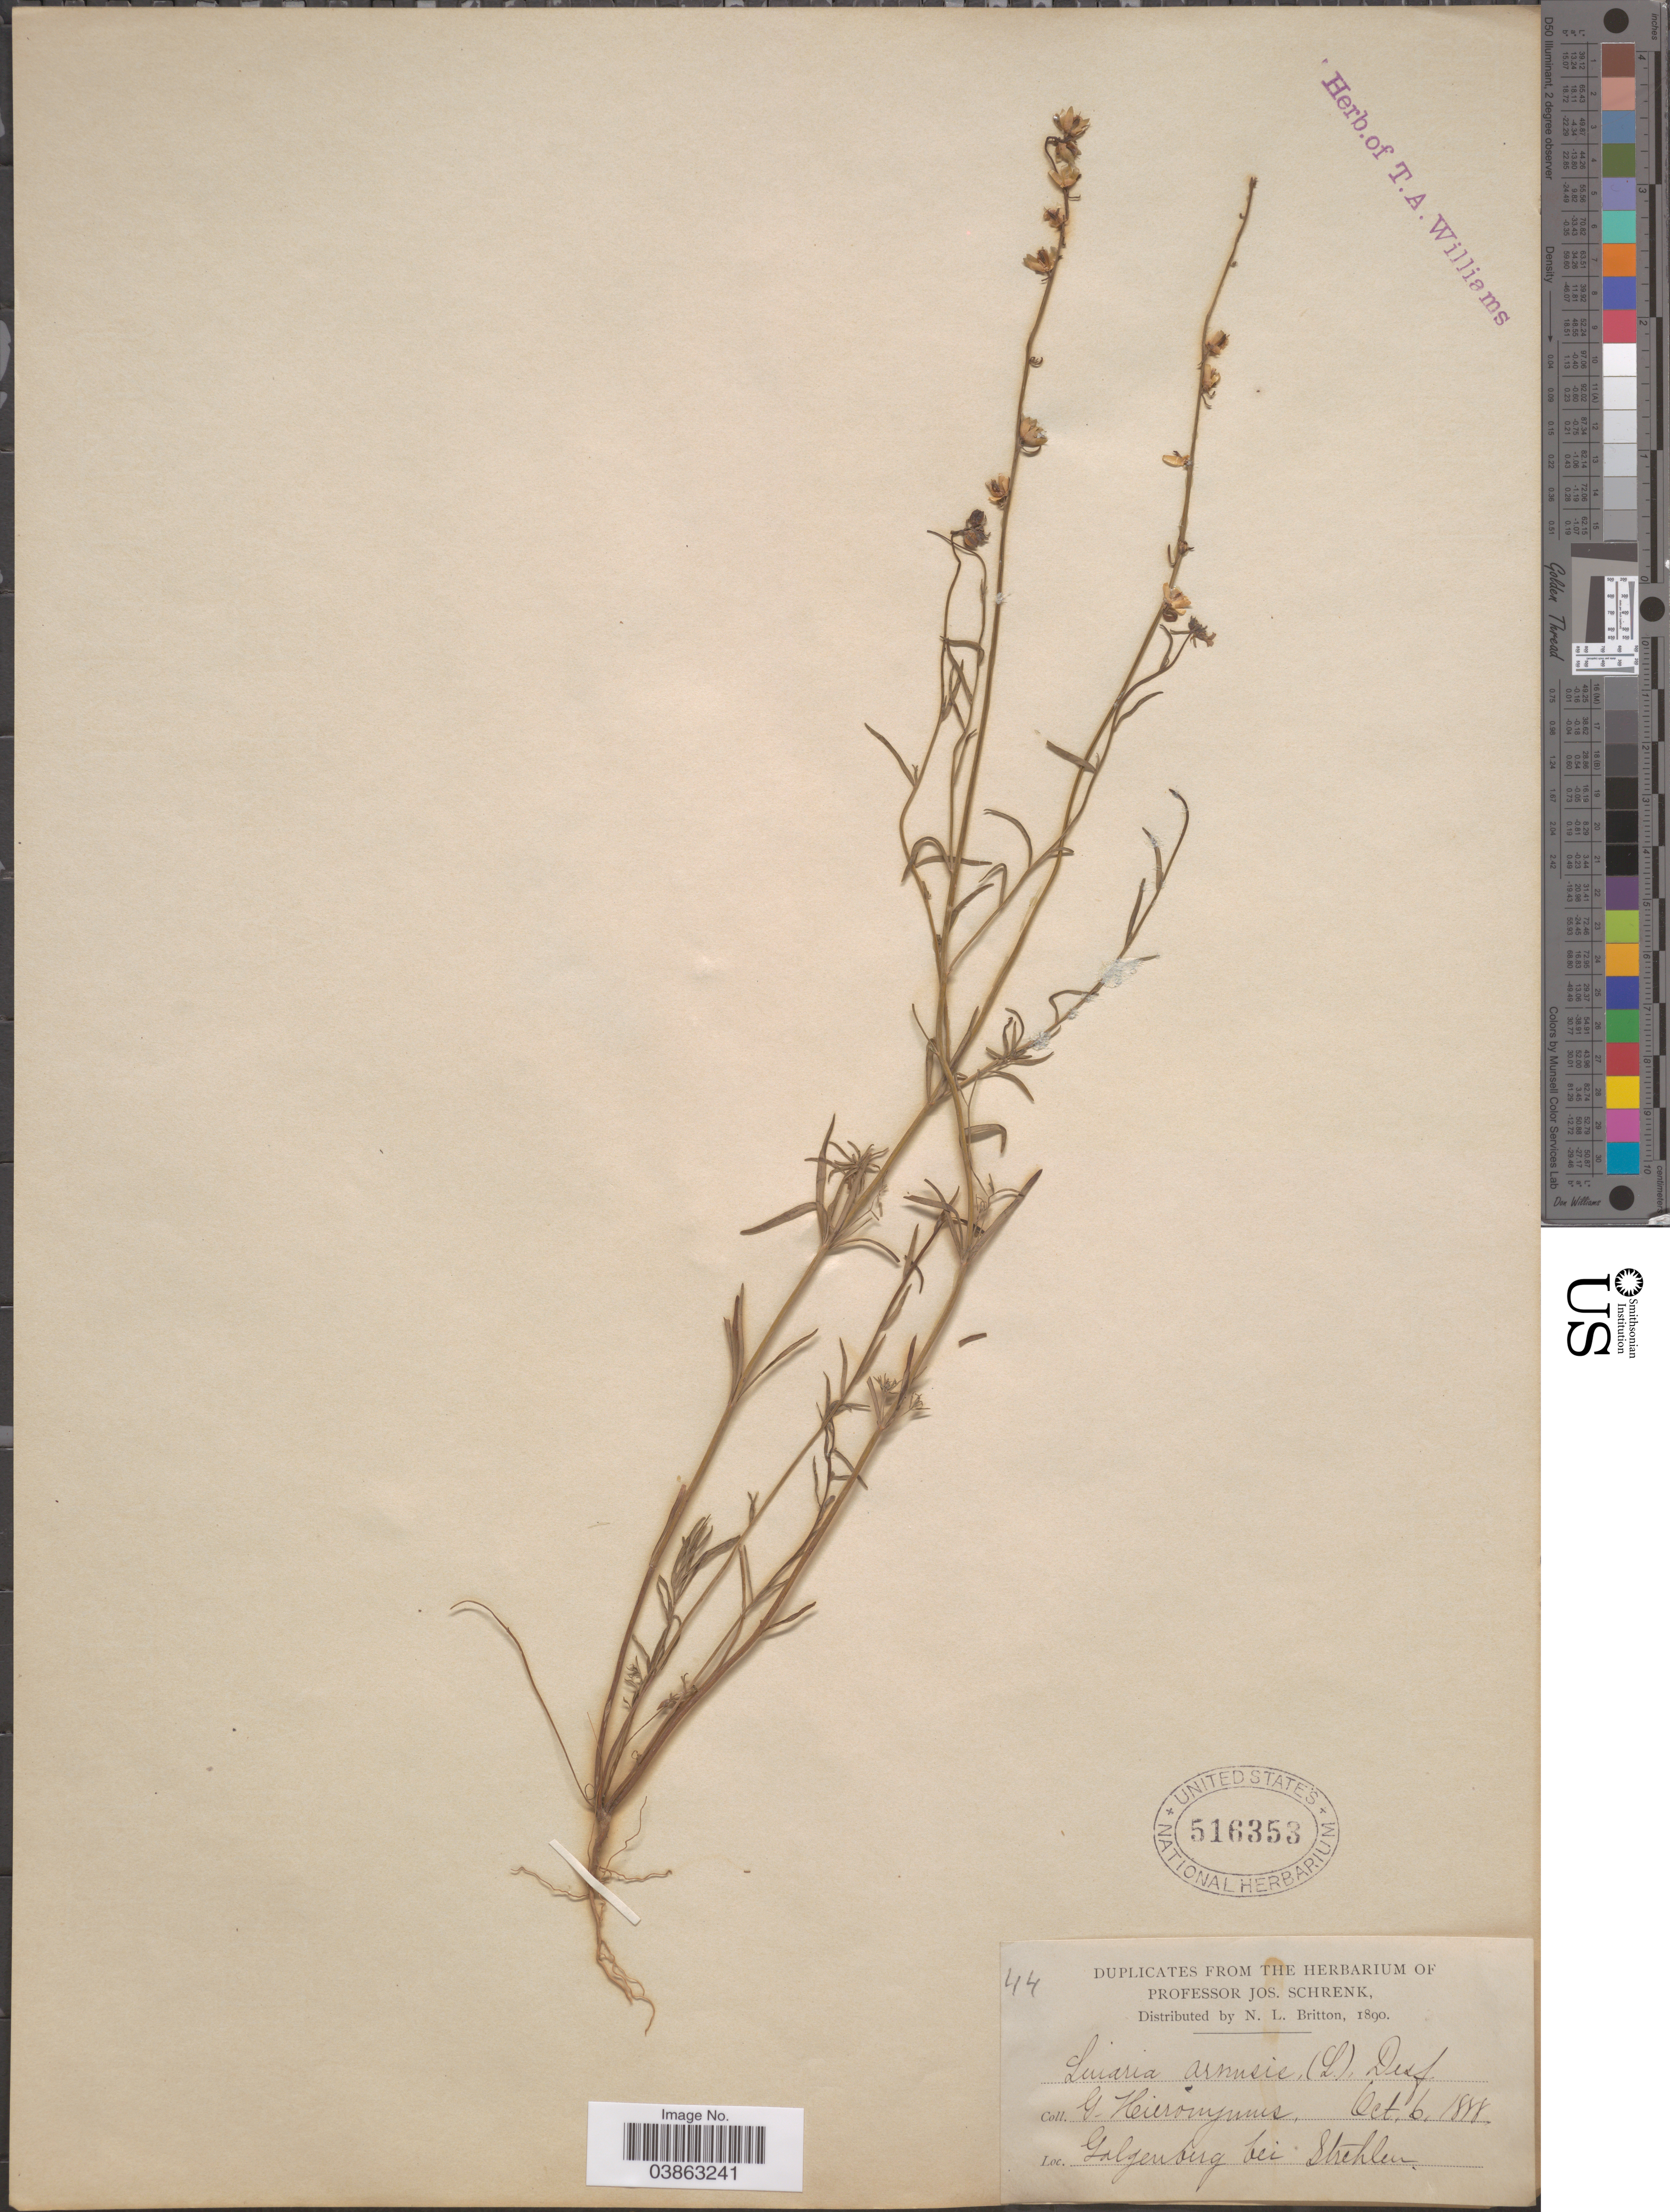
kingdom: Plantae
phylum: Tracheophyta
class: Magnoliopsida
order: Lamiales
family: Plantaginaceae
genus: Linaria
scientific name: Linaria arvensis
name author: (L.) Desf.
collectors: G. H. Hieronymus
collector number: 44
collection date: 1888-10-06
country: Germany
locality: Galgenberg bei Strehlen.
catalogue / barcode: US 516353